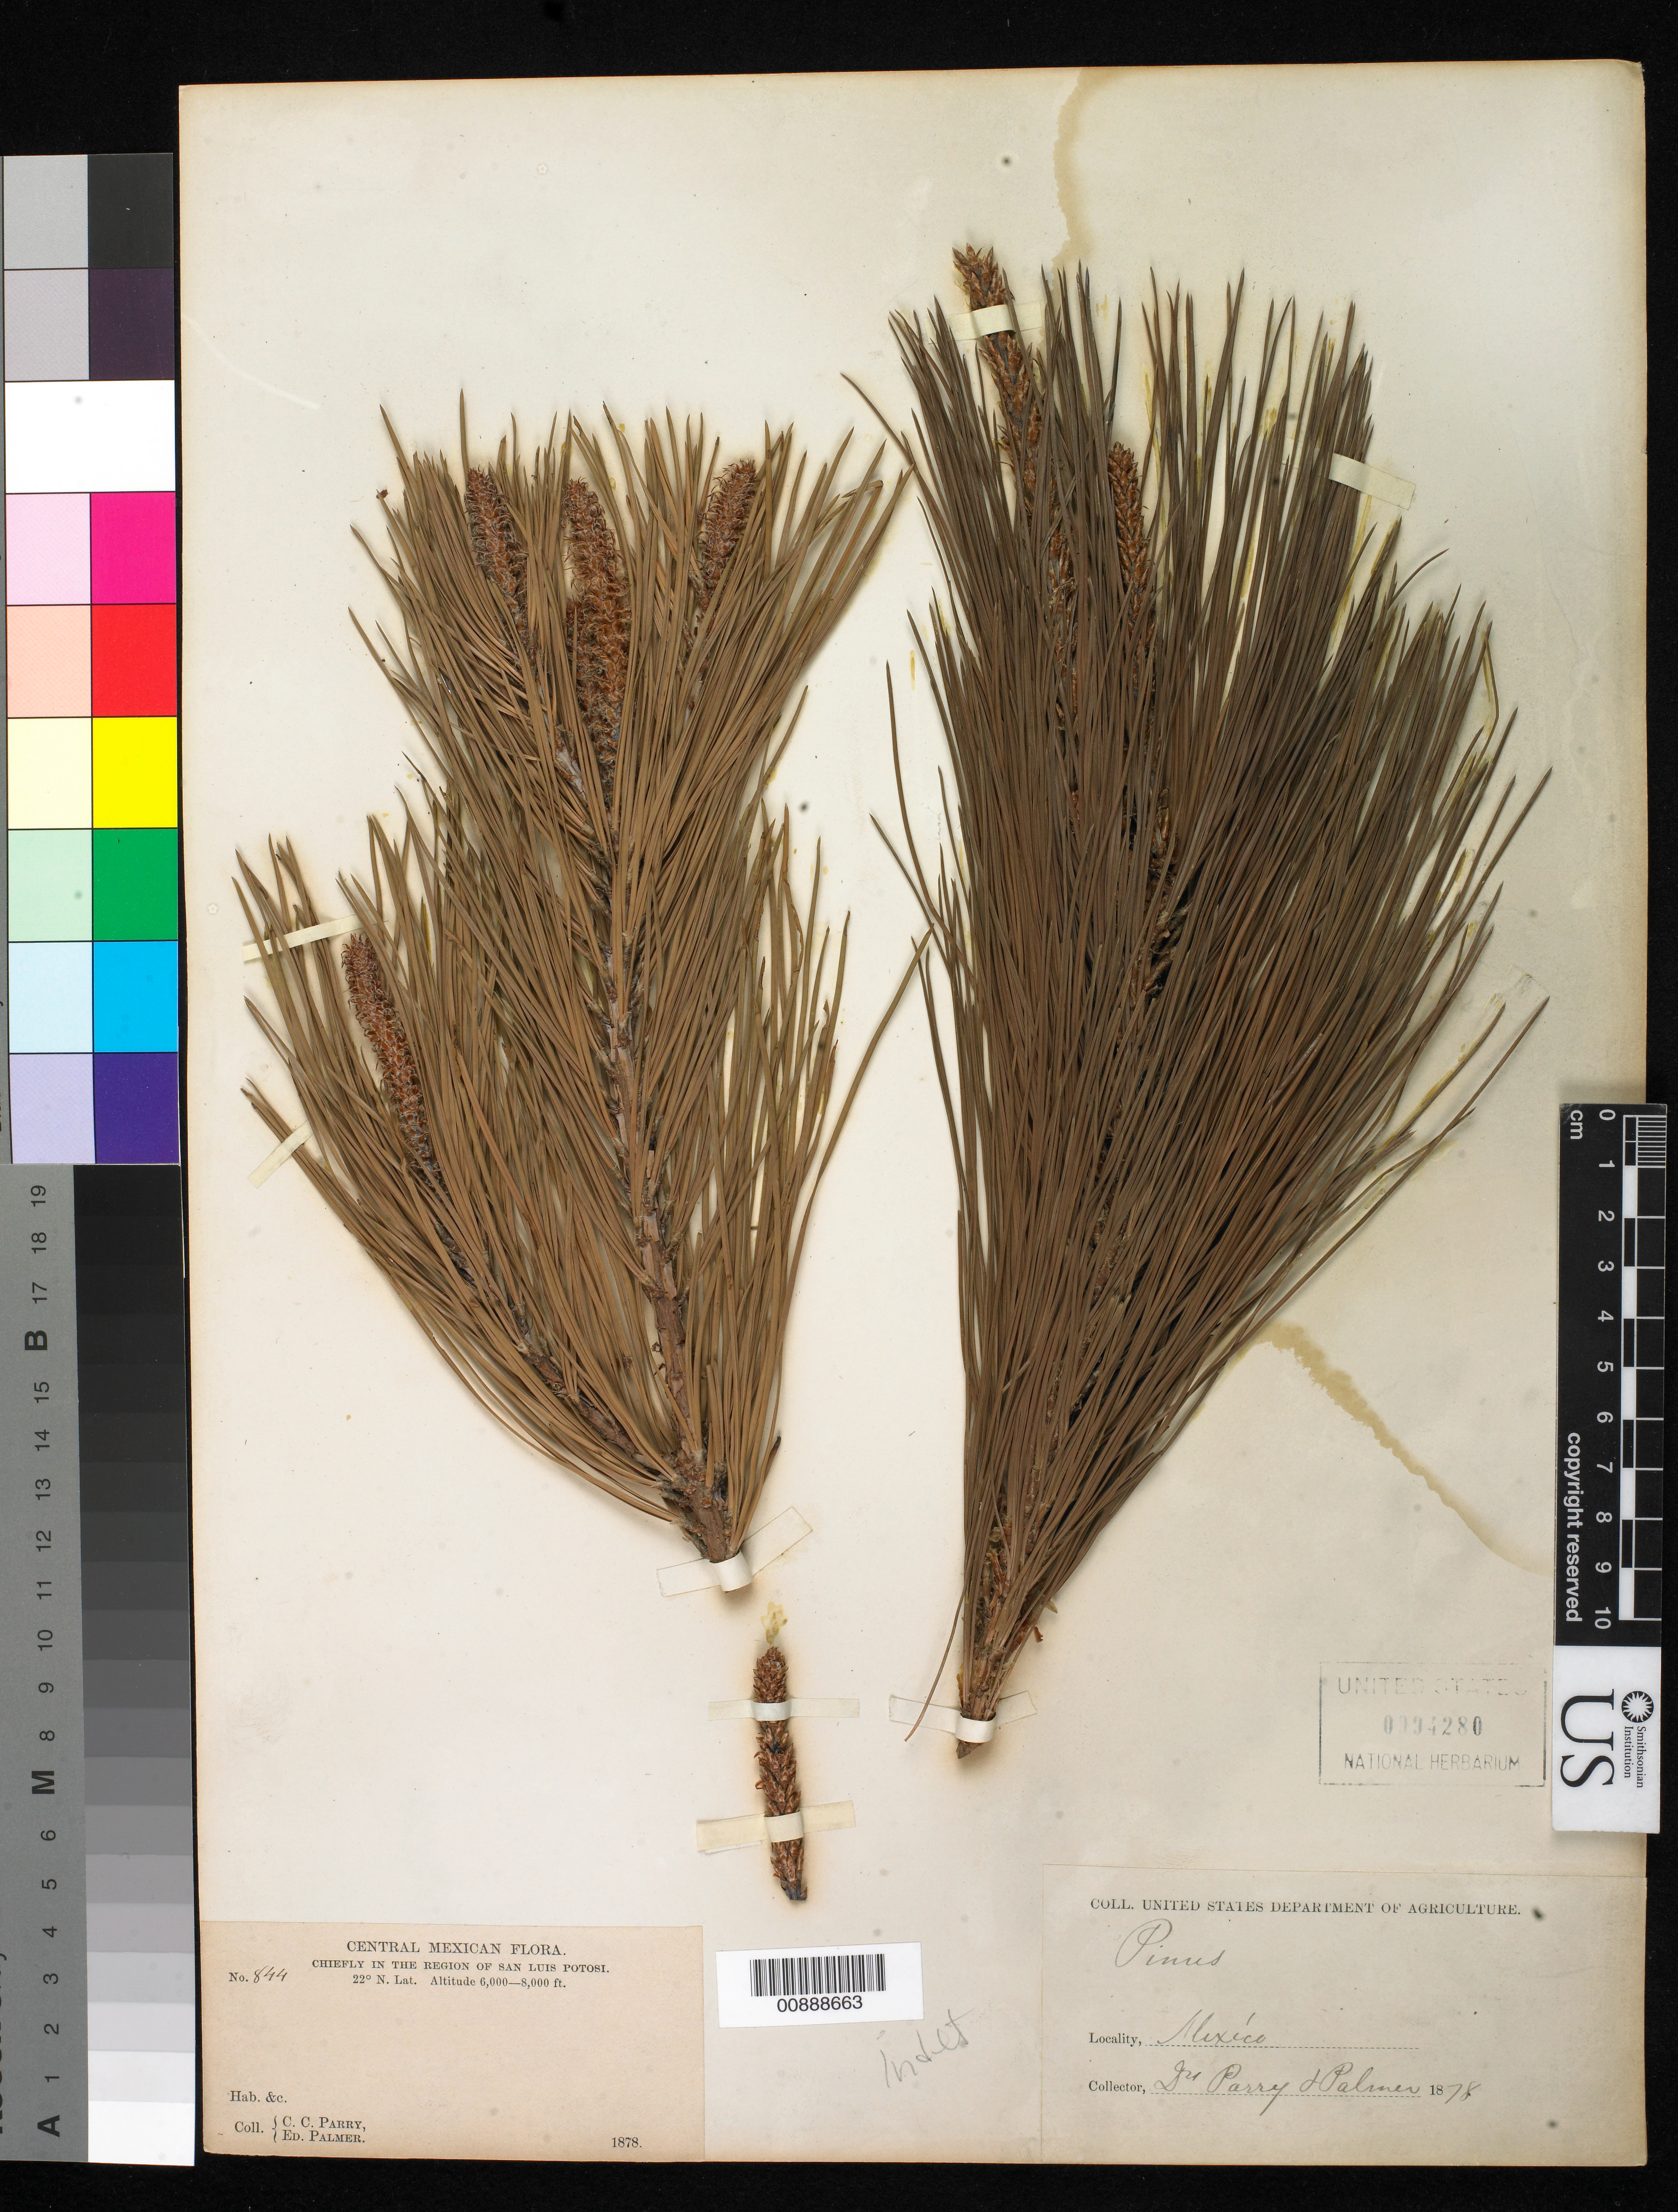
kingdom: Plantae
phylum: Tracheophyta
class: Pinopsida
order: Pinales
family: Pinaceae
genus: Pinus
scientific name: Pinus sp.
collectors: C. C. Parry & E. Palmer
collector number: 844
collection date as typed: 1878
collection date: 1878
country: Mexico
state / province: San Luis Potosí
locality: Chiefly in the region of San Luis Potosí.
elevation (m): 1829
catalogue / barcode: US 94280